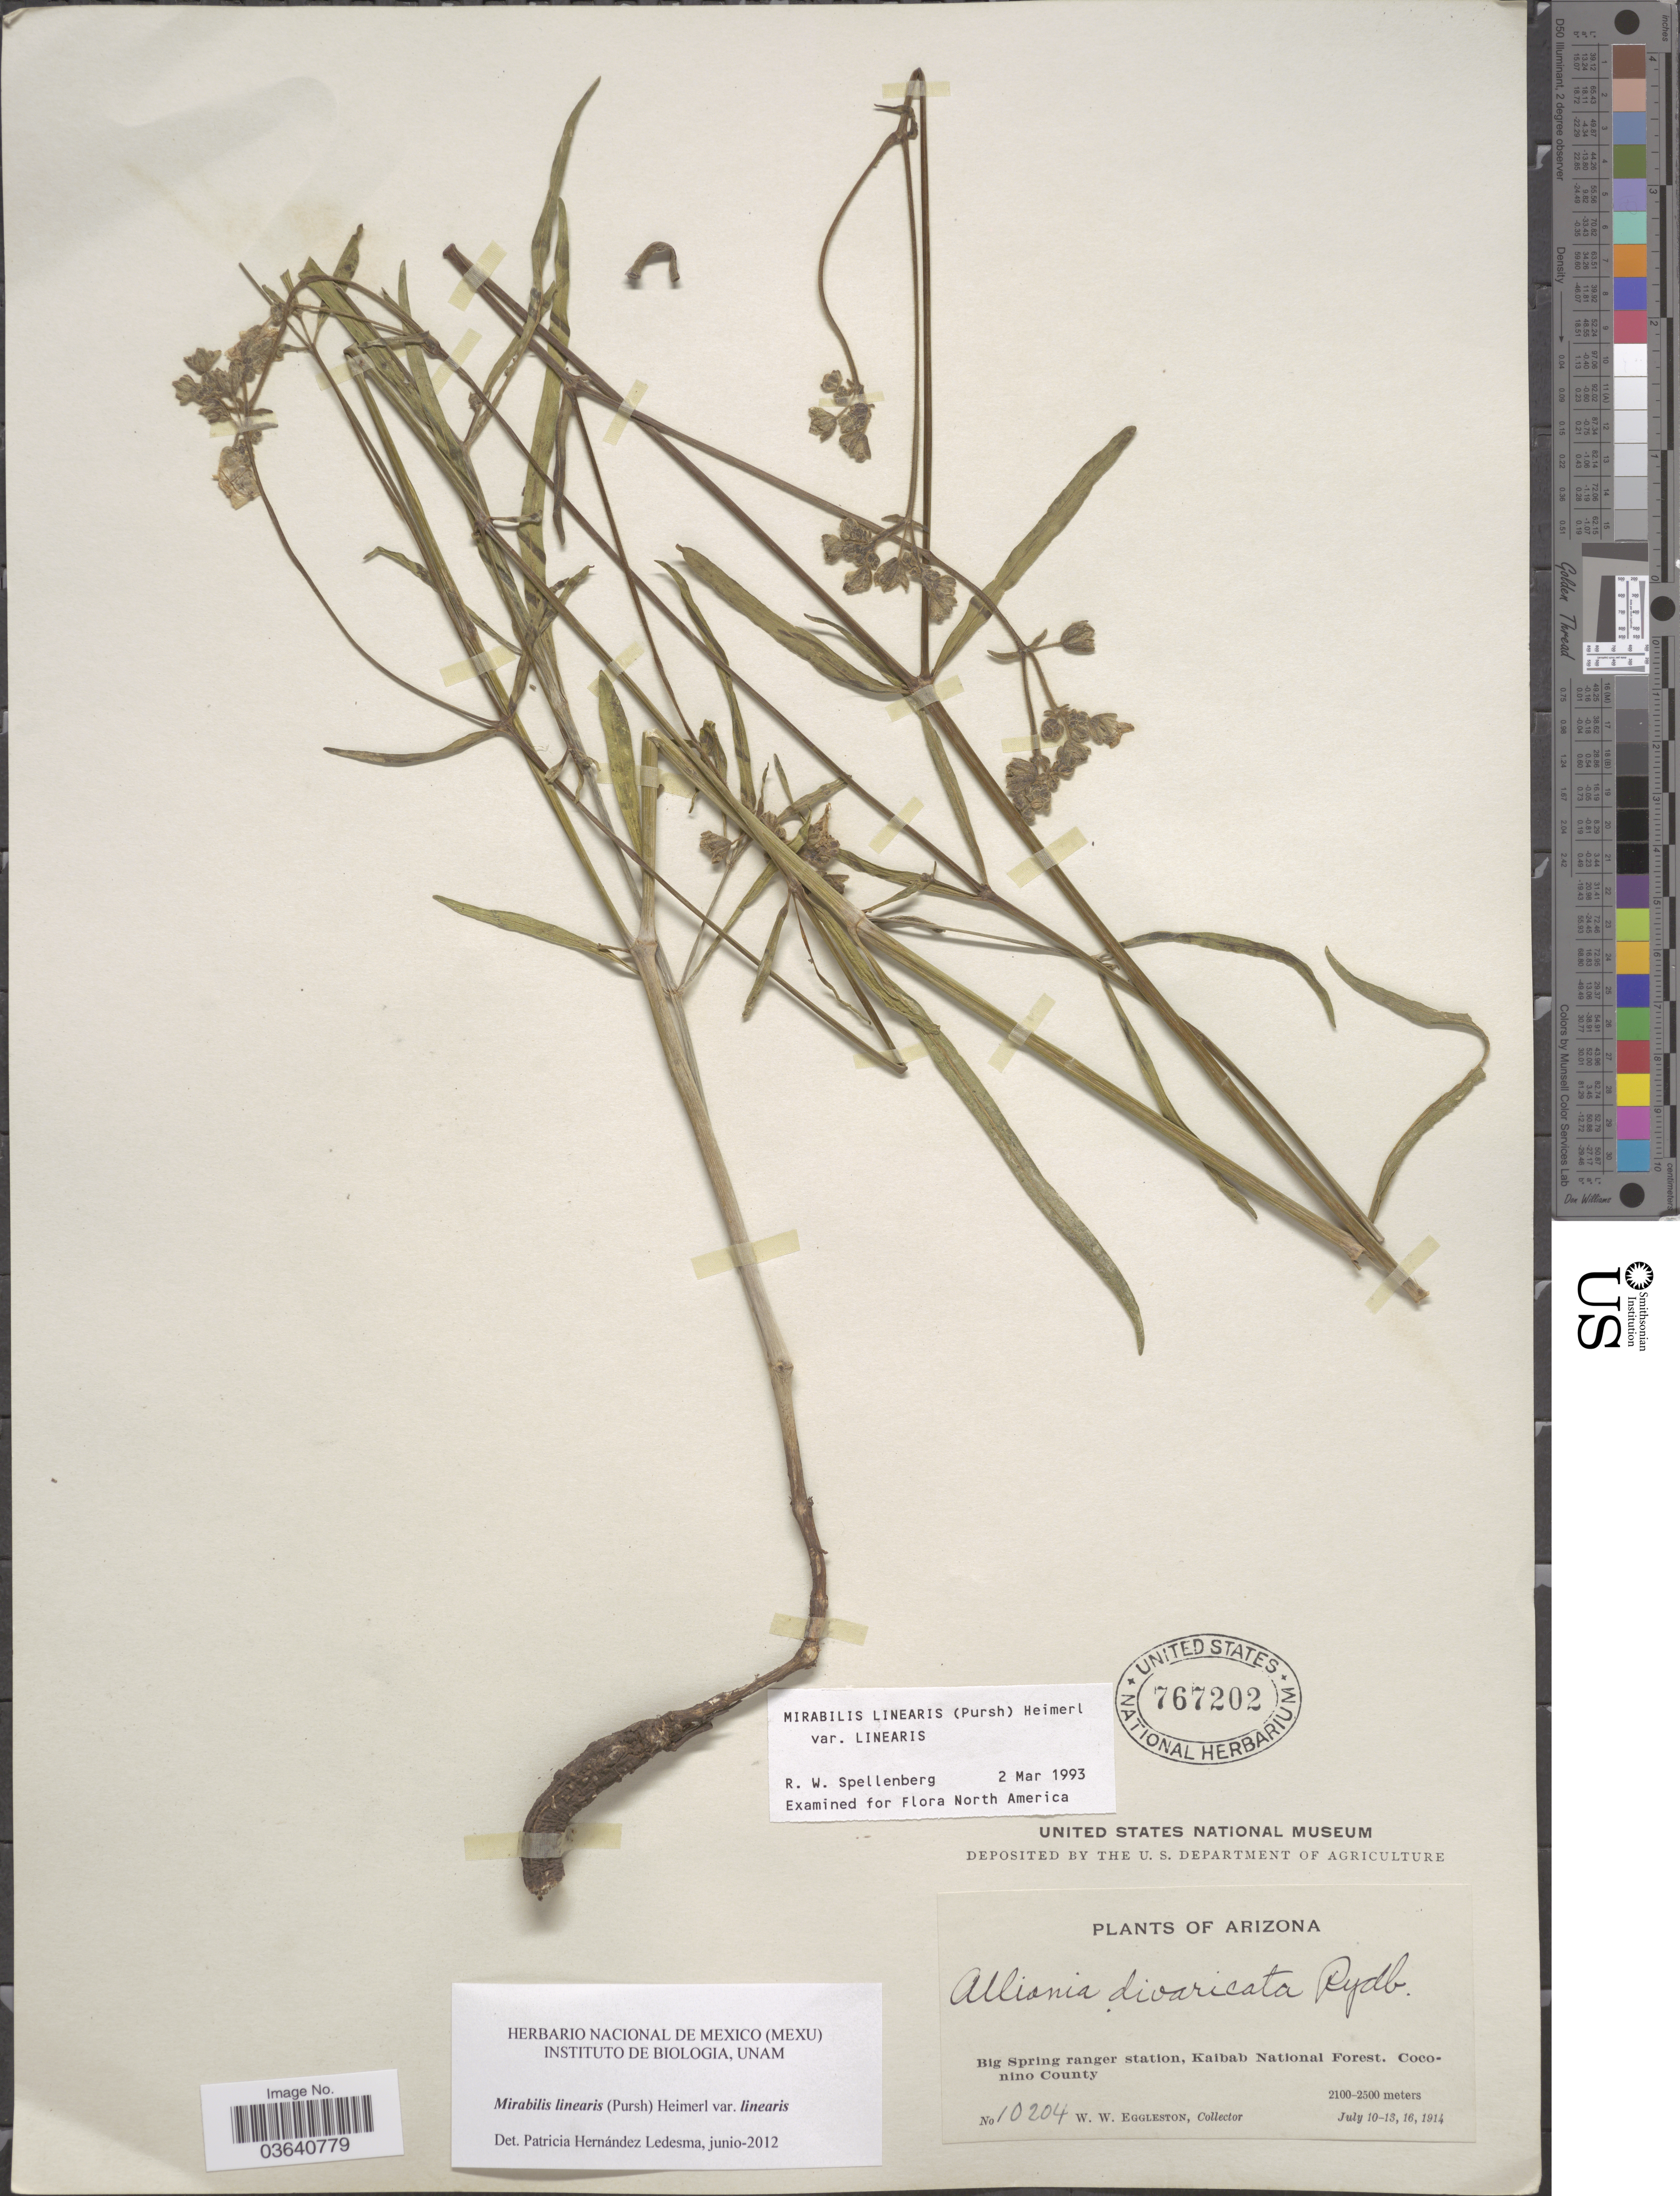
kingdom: Plantae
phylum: Tracheophyta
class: Magnoliopsida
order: Caryophyllales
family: Nyctaginaceae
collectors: W. W. Eggleston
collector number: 10204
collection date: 1914-07-10/1914-07-16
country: United States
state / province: Arizona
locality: Big Spring ranger station, Kaibab National Forest. Coconino County.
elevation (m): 2100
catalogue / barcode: US 767202